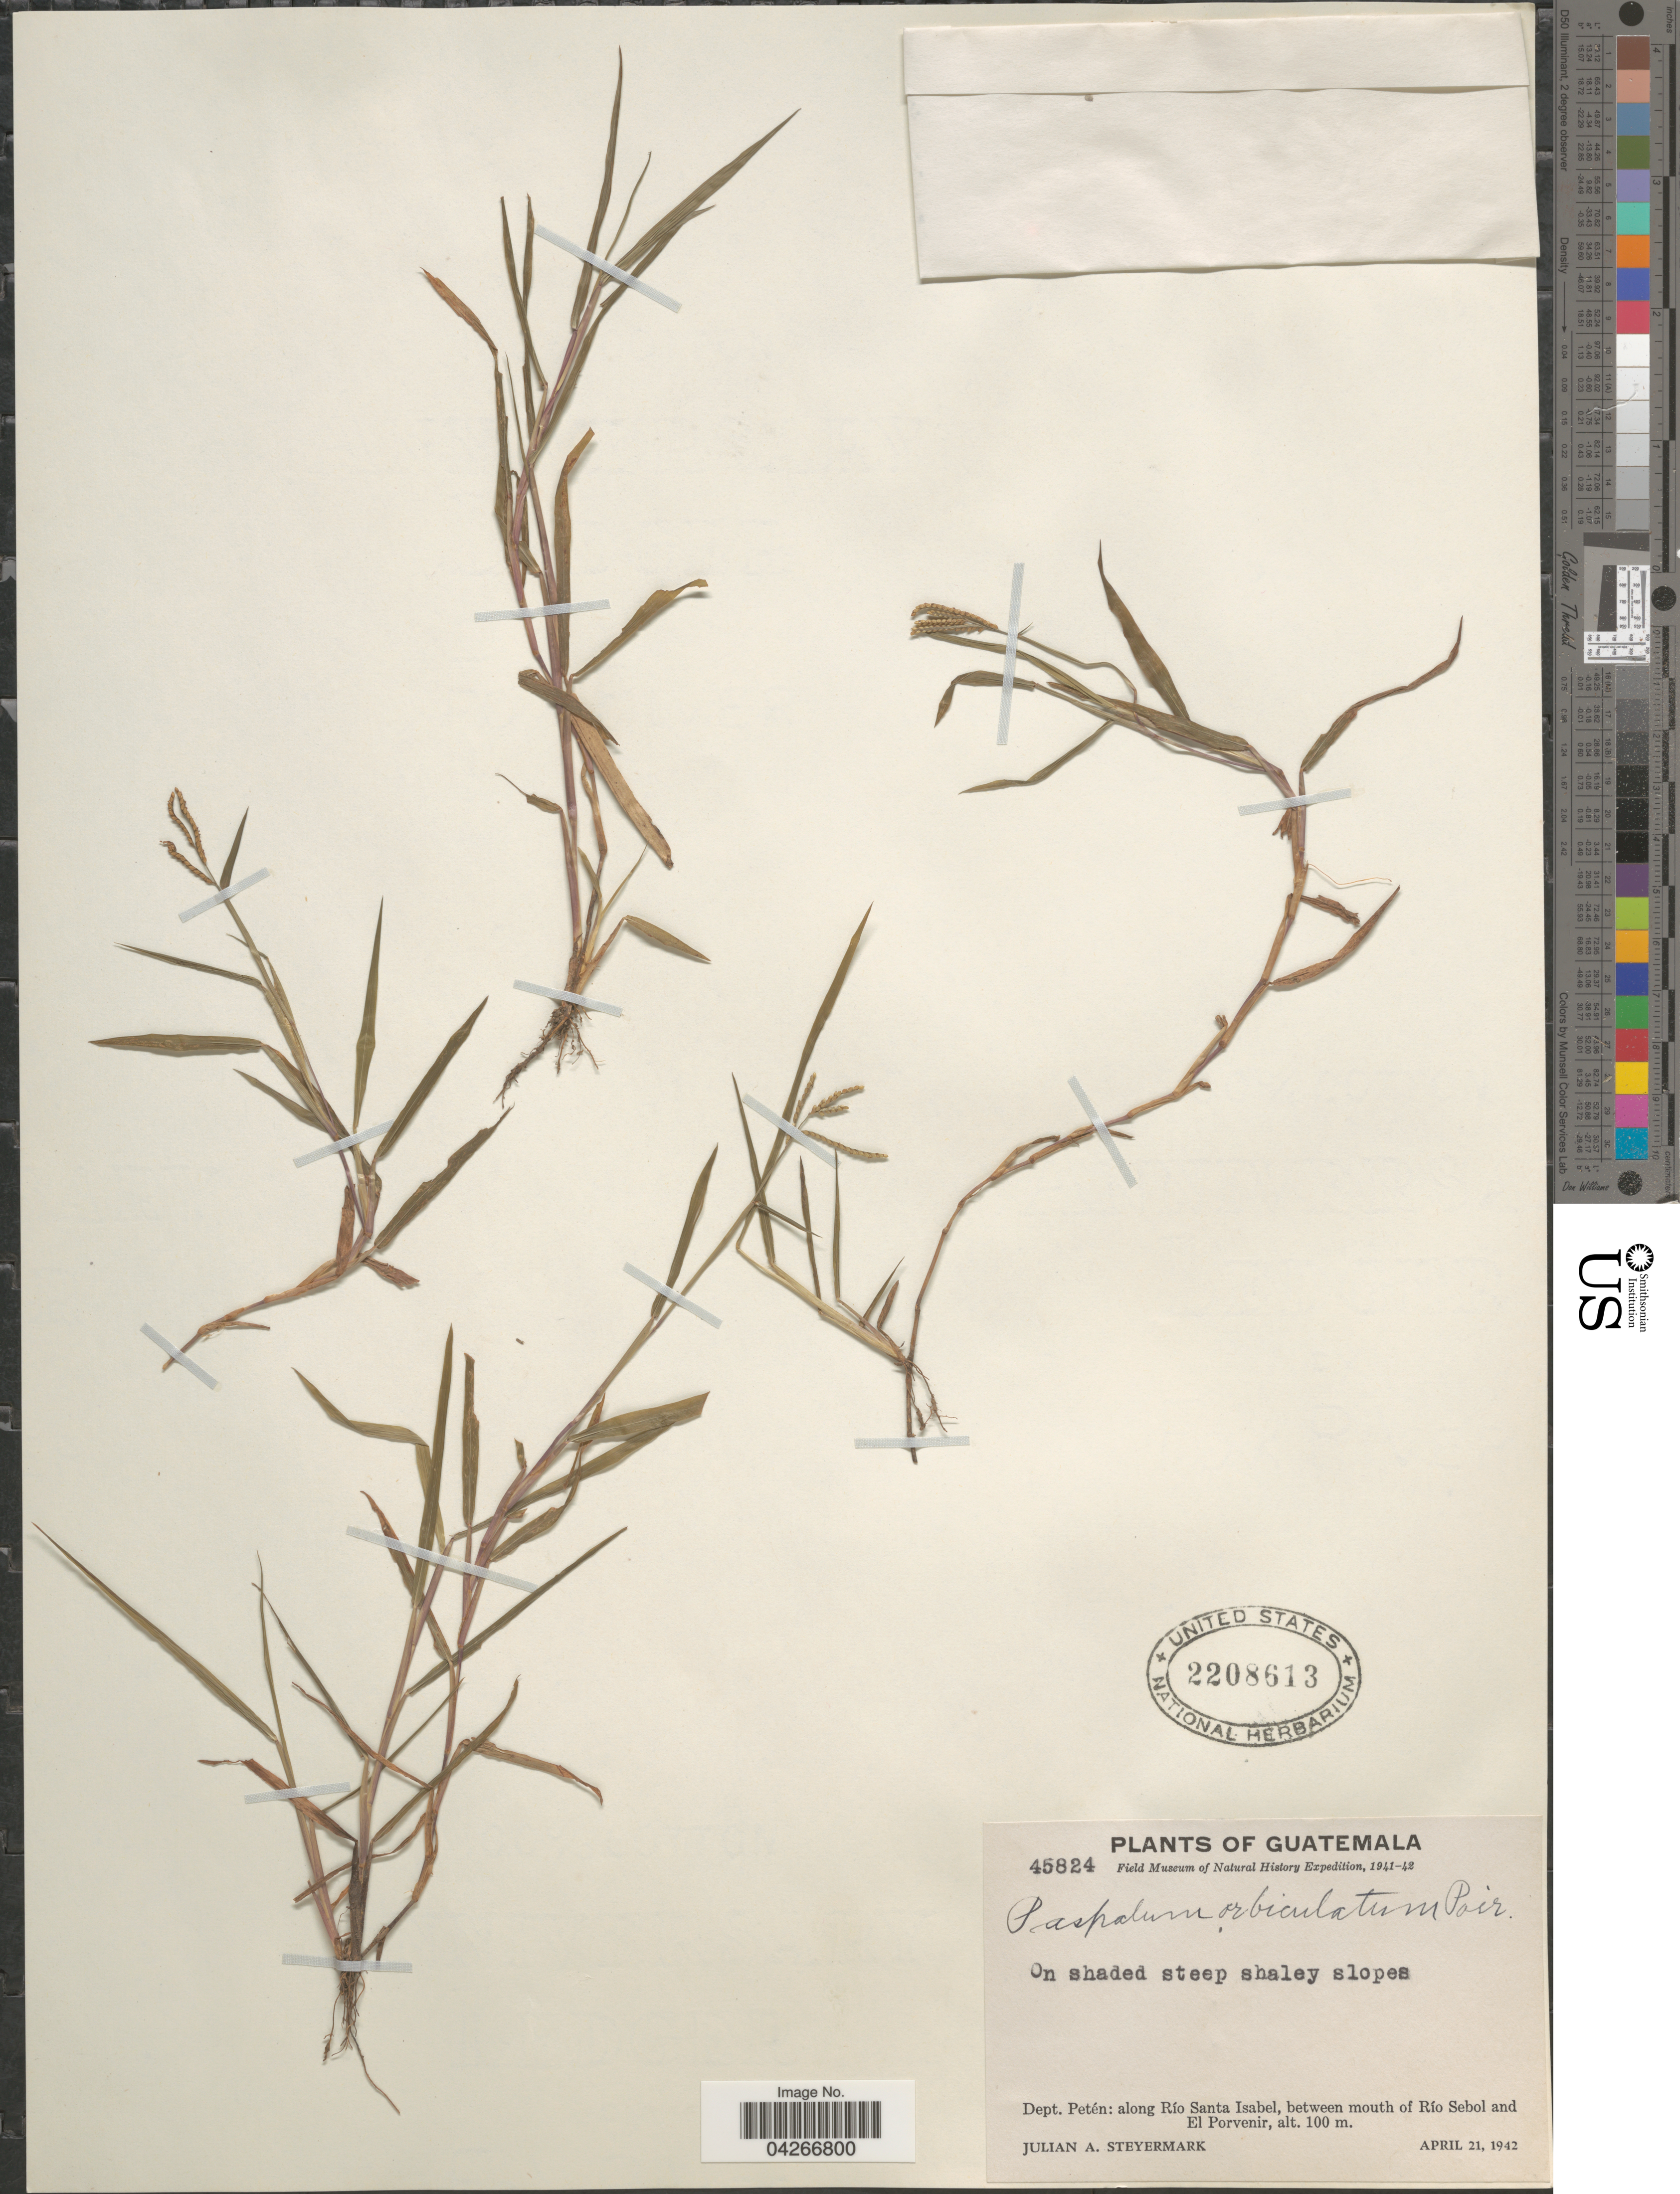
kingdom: Plantae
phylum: Tracheophyta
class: Liliopsida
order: Poales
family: Poaceae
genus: Paspalum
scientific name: Paspalum orbiculatum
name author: Poir. in Lam.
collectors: J. Steyermark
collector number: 45824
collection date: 1942-04-21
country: Guatemala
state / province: El Peten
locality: Field Museum of Natural History Expedition, 1941-42. On shaded steep shaley slopes. Dept. Petén: along Río Santa Isabel, between mouth of Río Sebol and El Porvenir.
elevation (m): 100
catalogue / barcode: US 2208613